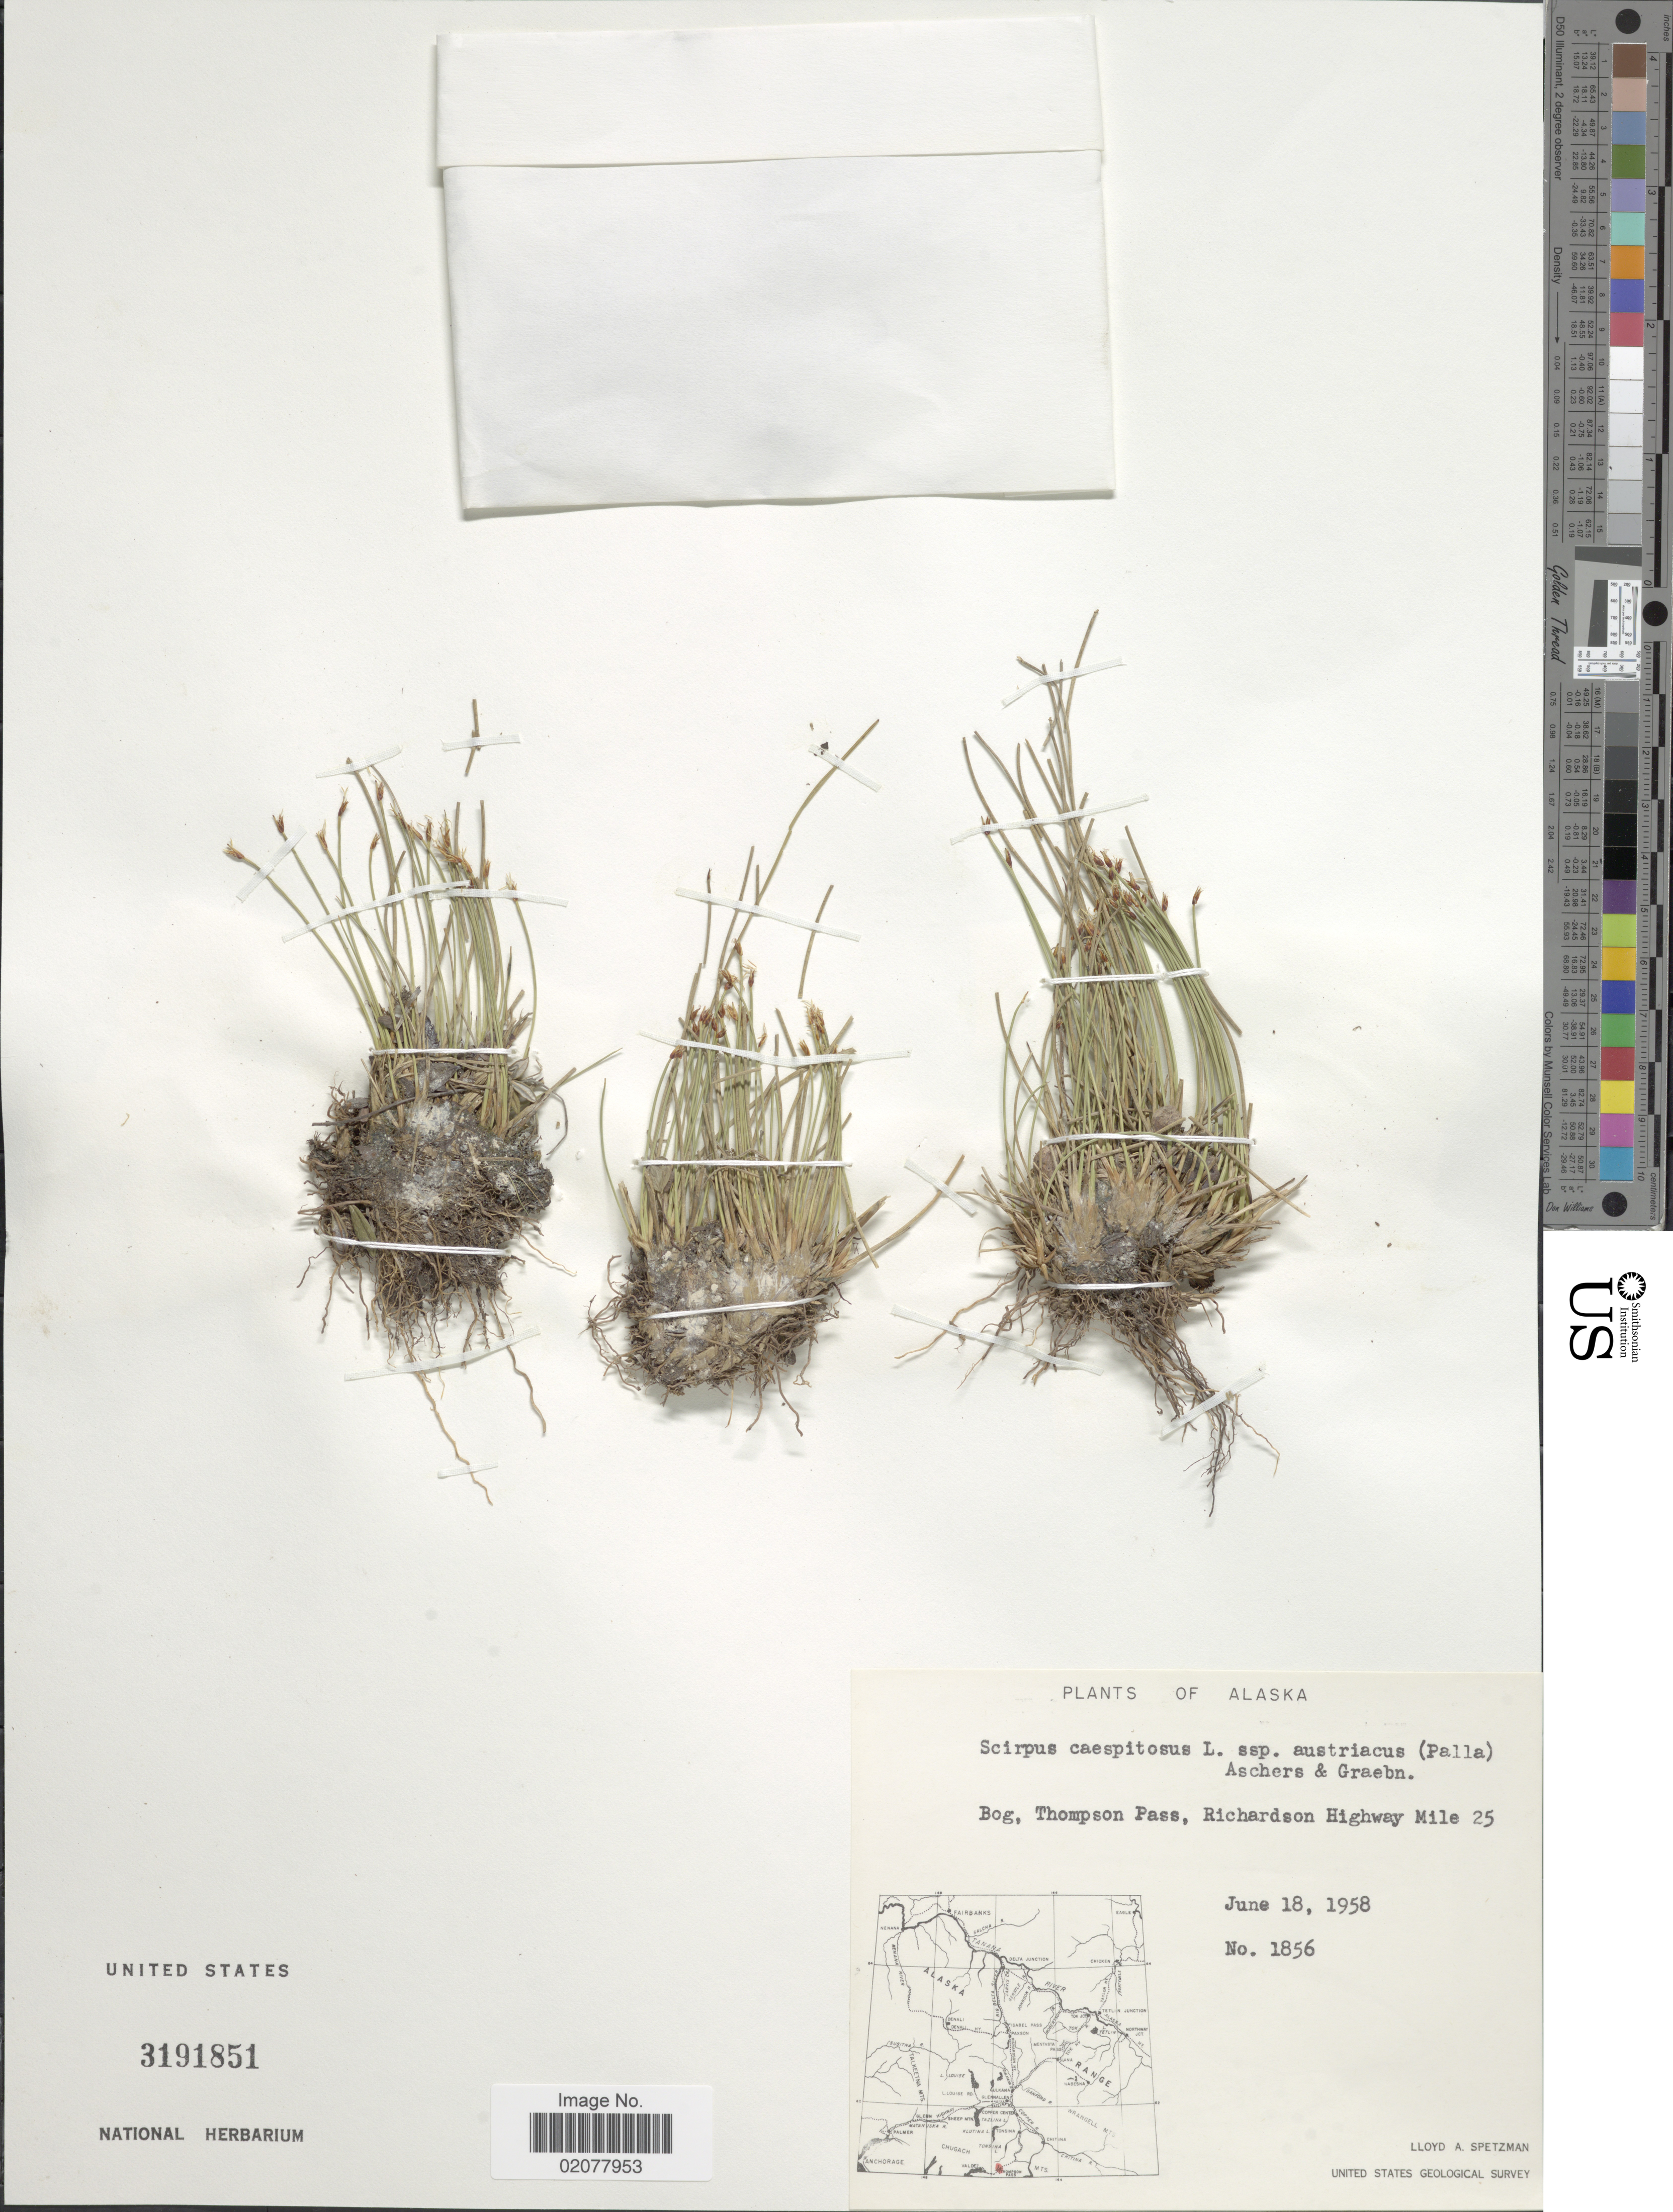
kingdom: Plantae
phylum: Tracheophyta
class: Liliopsida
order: Poales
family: Cyperaceae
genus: Trichophorum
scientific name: Trichophorum cespitosum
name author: (L.) Hartm.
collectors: L. Spetzman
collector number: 1856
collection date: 1958-06-18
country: United States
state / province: Alaska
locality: Bog, Thompson Pass, Richardson Highway Mile 25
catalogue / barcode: US 3191851